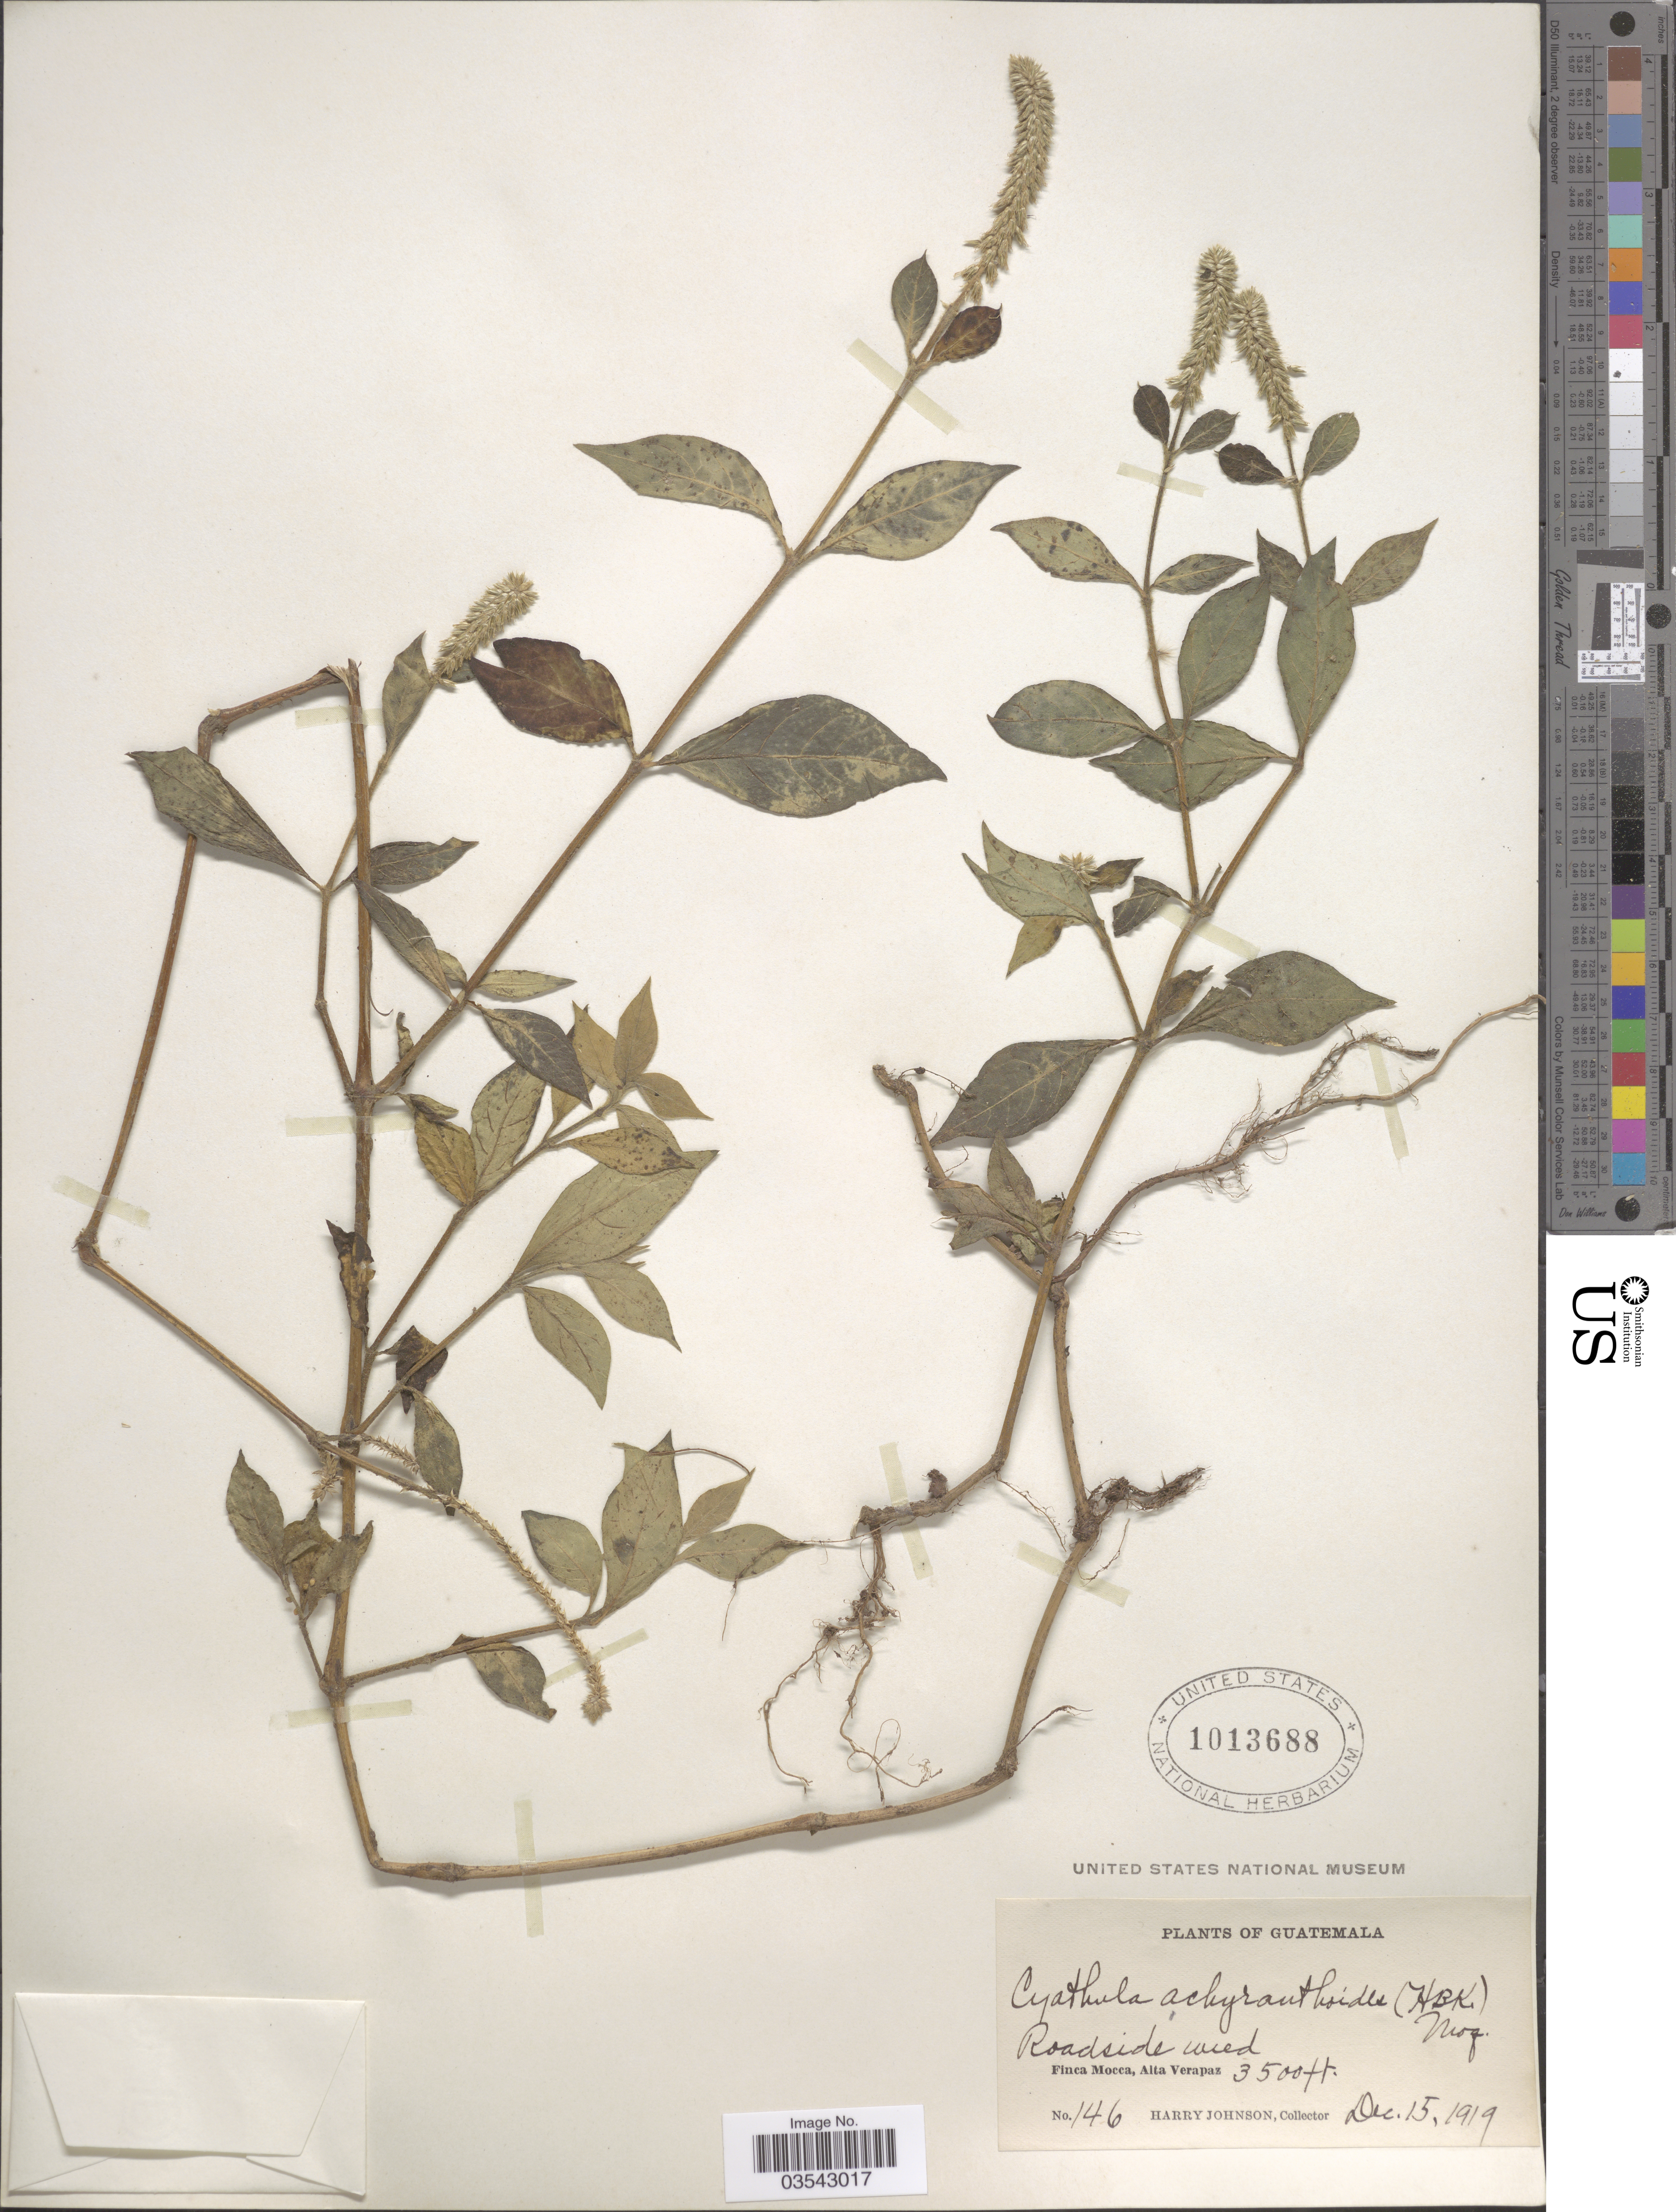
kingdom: Plantae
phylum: Tracheophyta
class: Magnoliopsida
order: Caryophyllales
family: Amaranthaceae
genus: Cyathula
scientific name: Cyathula achyranthoides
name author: (Kunth) Moq.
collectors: H. Johnson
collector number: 146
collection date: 1919-12-15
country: Guatemala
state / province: Alta Verapaz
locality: Finca Mocca.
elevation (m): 1067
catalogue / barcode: US 1013688